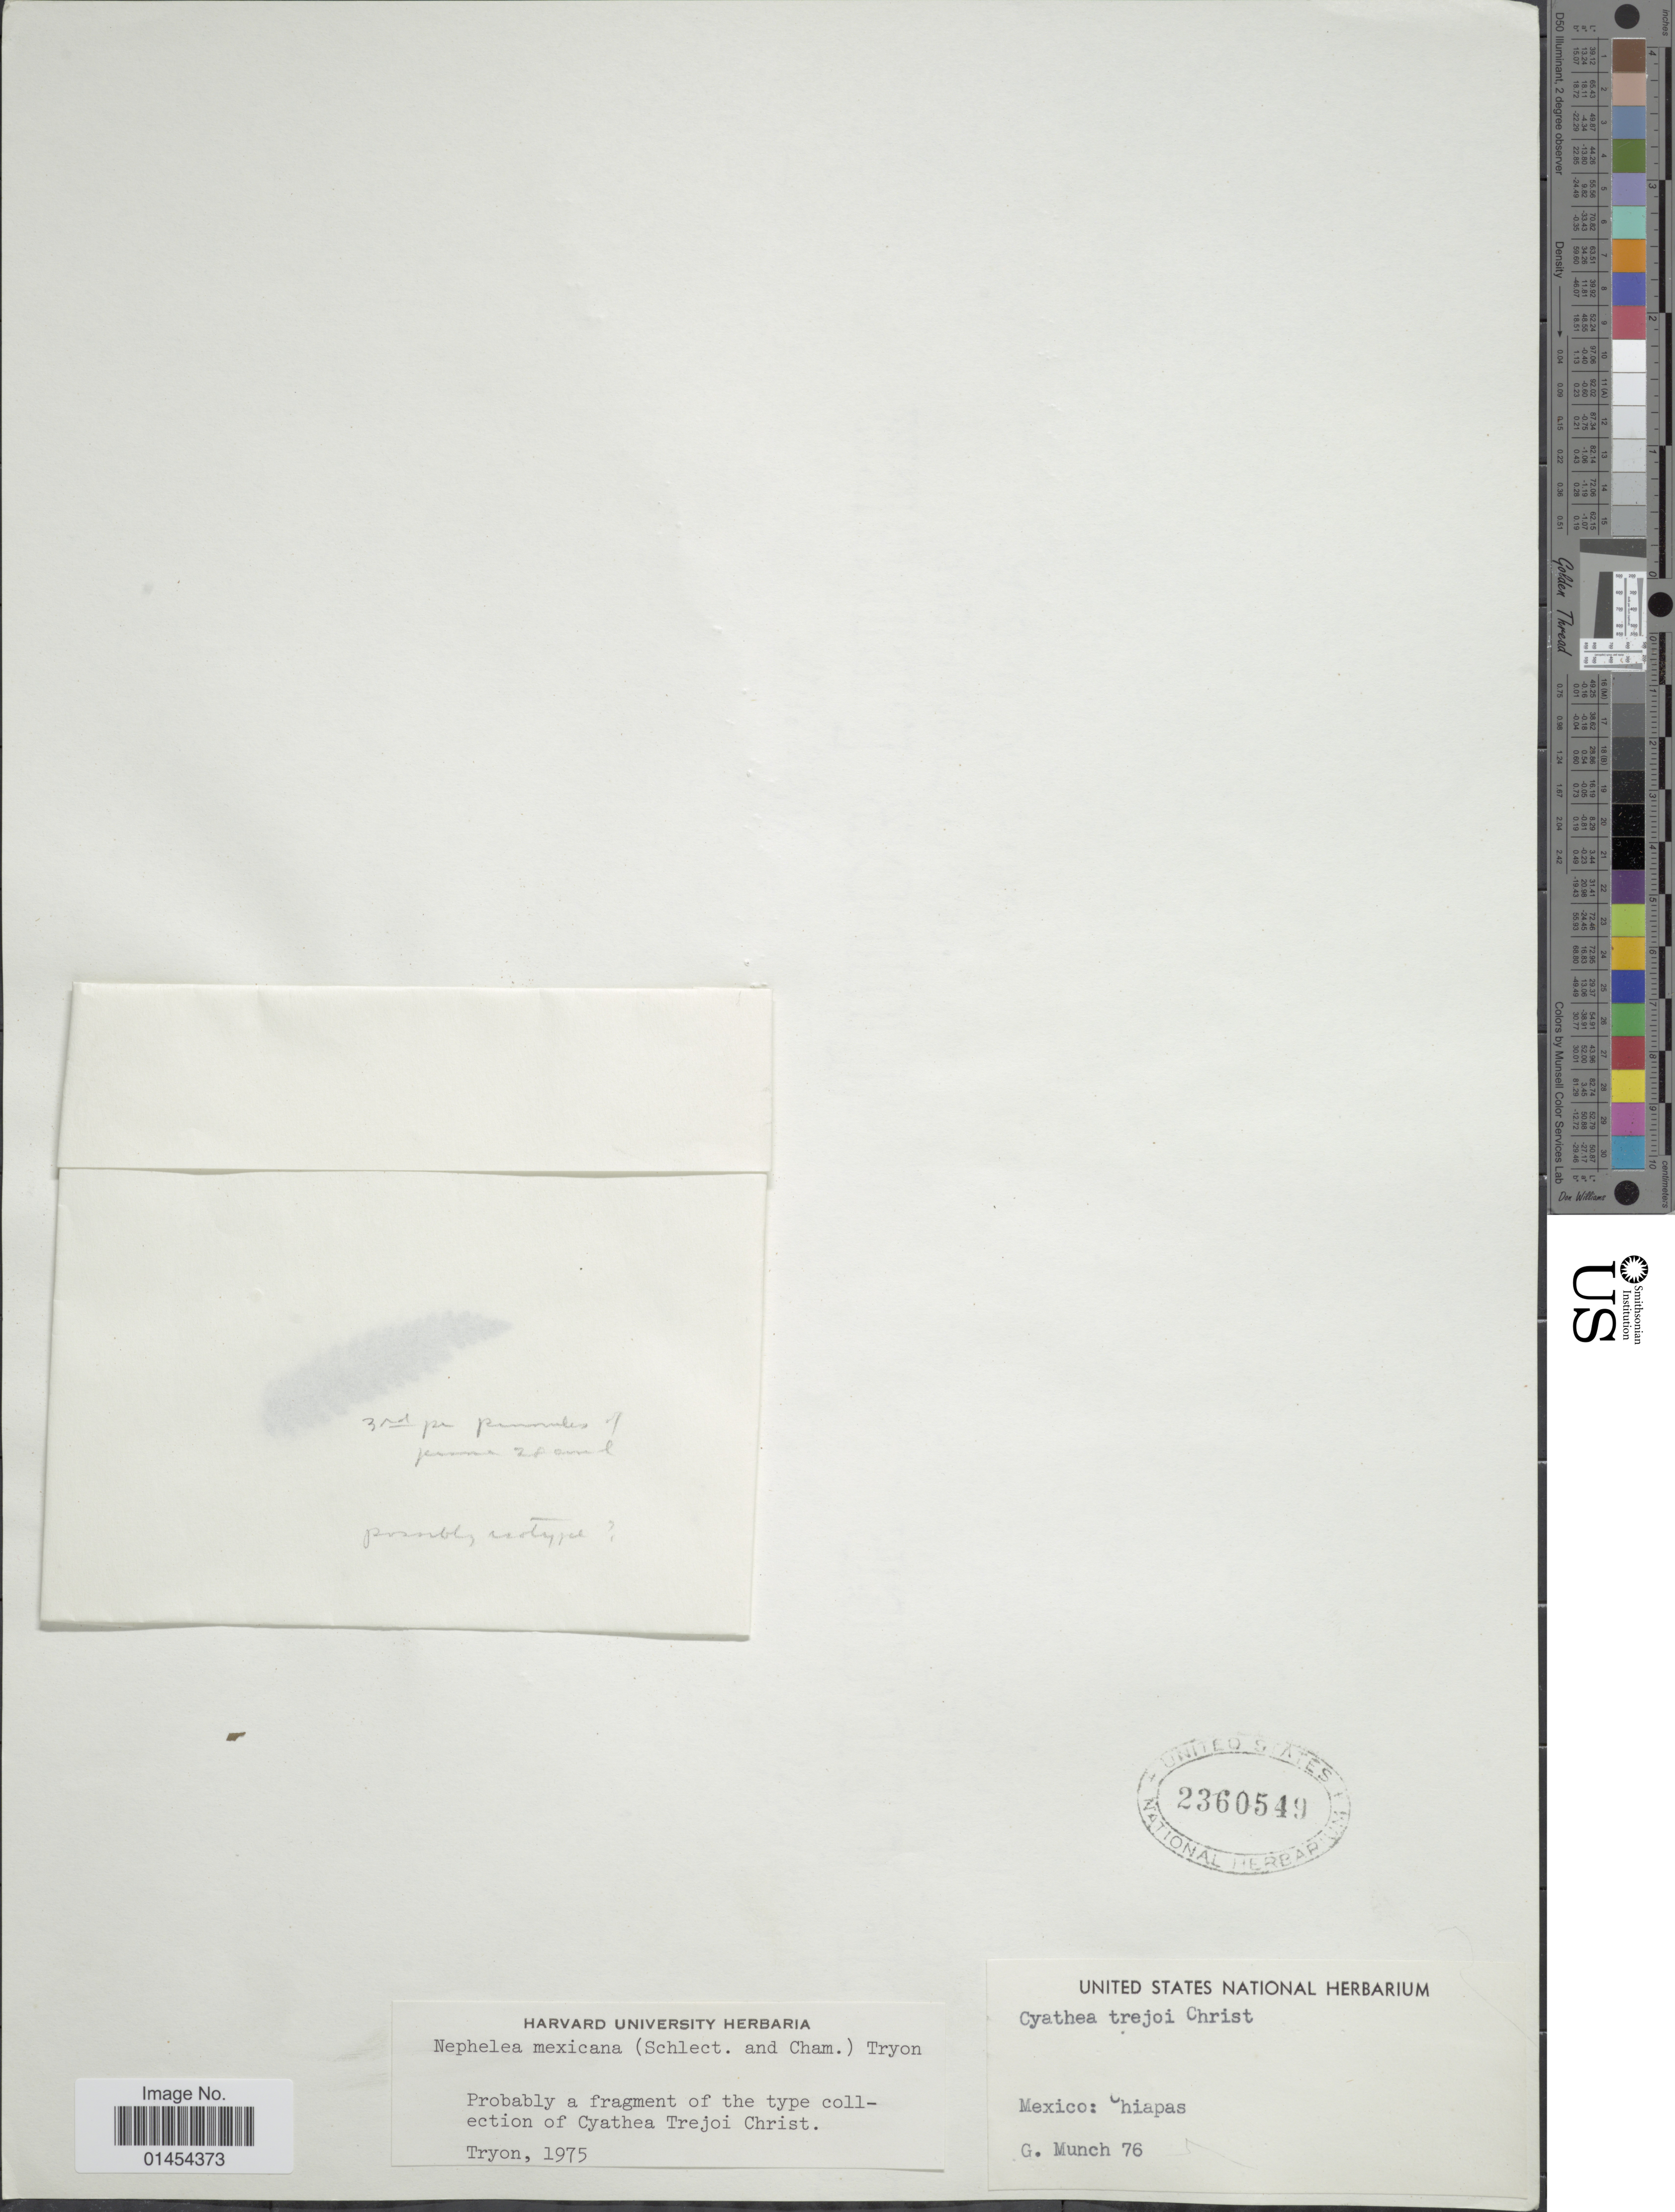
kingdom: Plantae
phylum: Tracheophyta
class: Polypodiopsida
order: Cyatheales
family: Cyatheaceae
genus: Alsophila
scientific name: Alsophila firma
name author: (Baker) D.S. Conant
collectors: G. Munch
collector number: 76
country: Mexico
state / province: Chiapas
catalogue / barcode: US 2360549